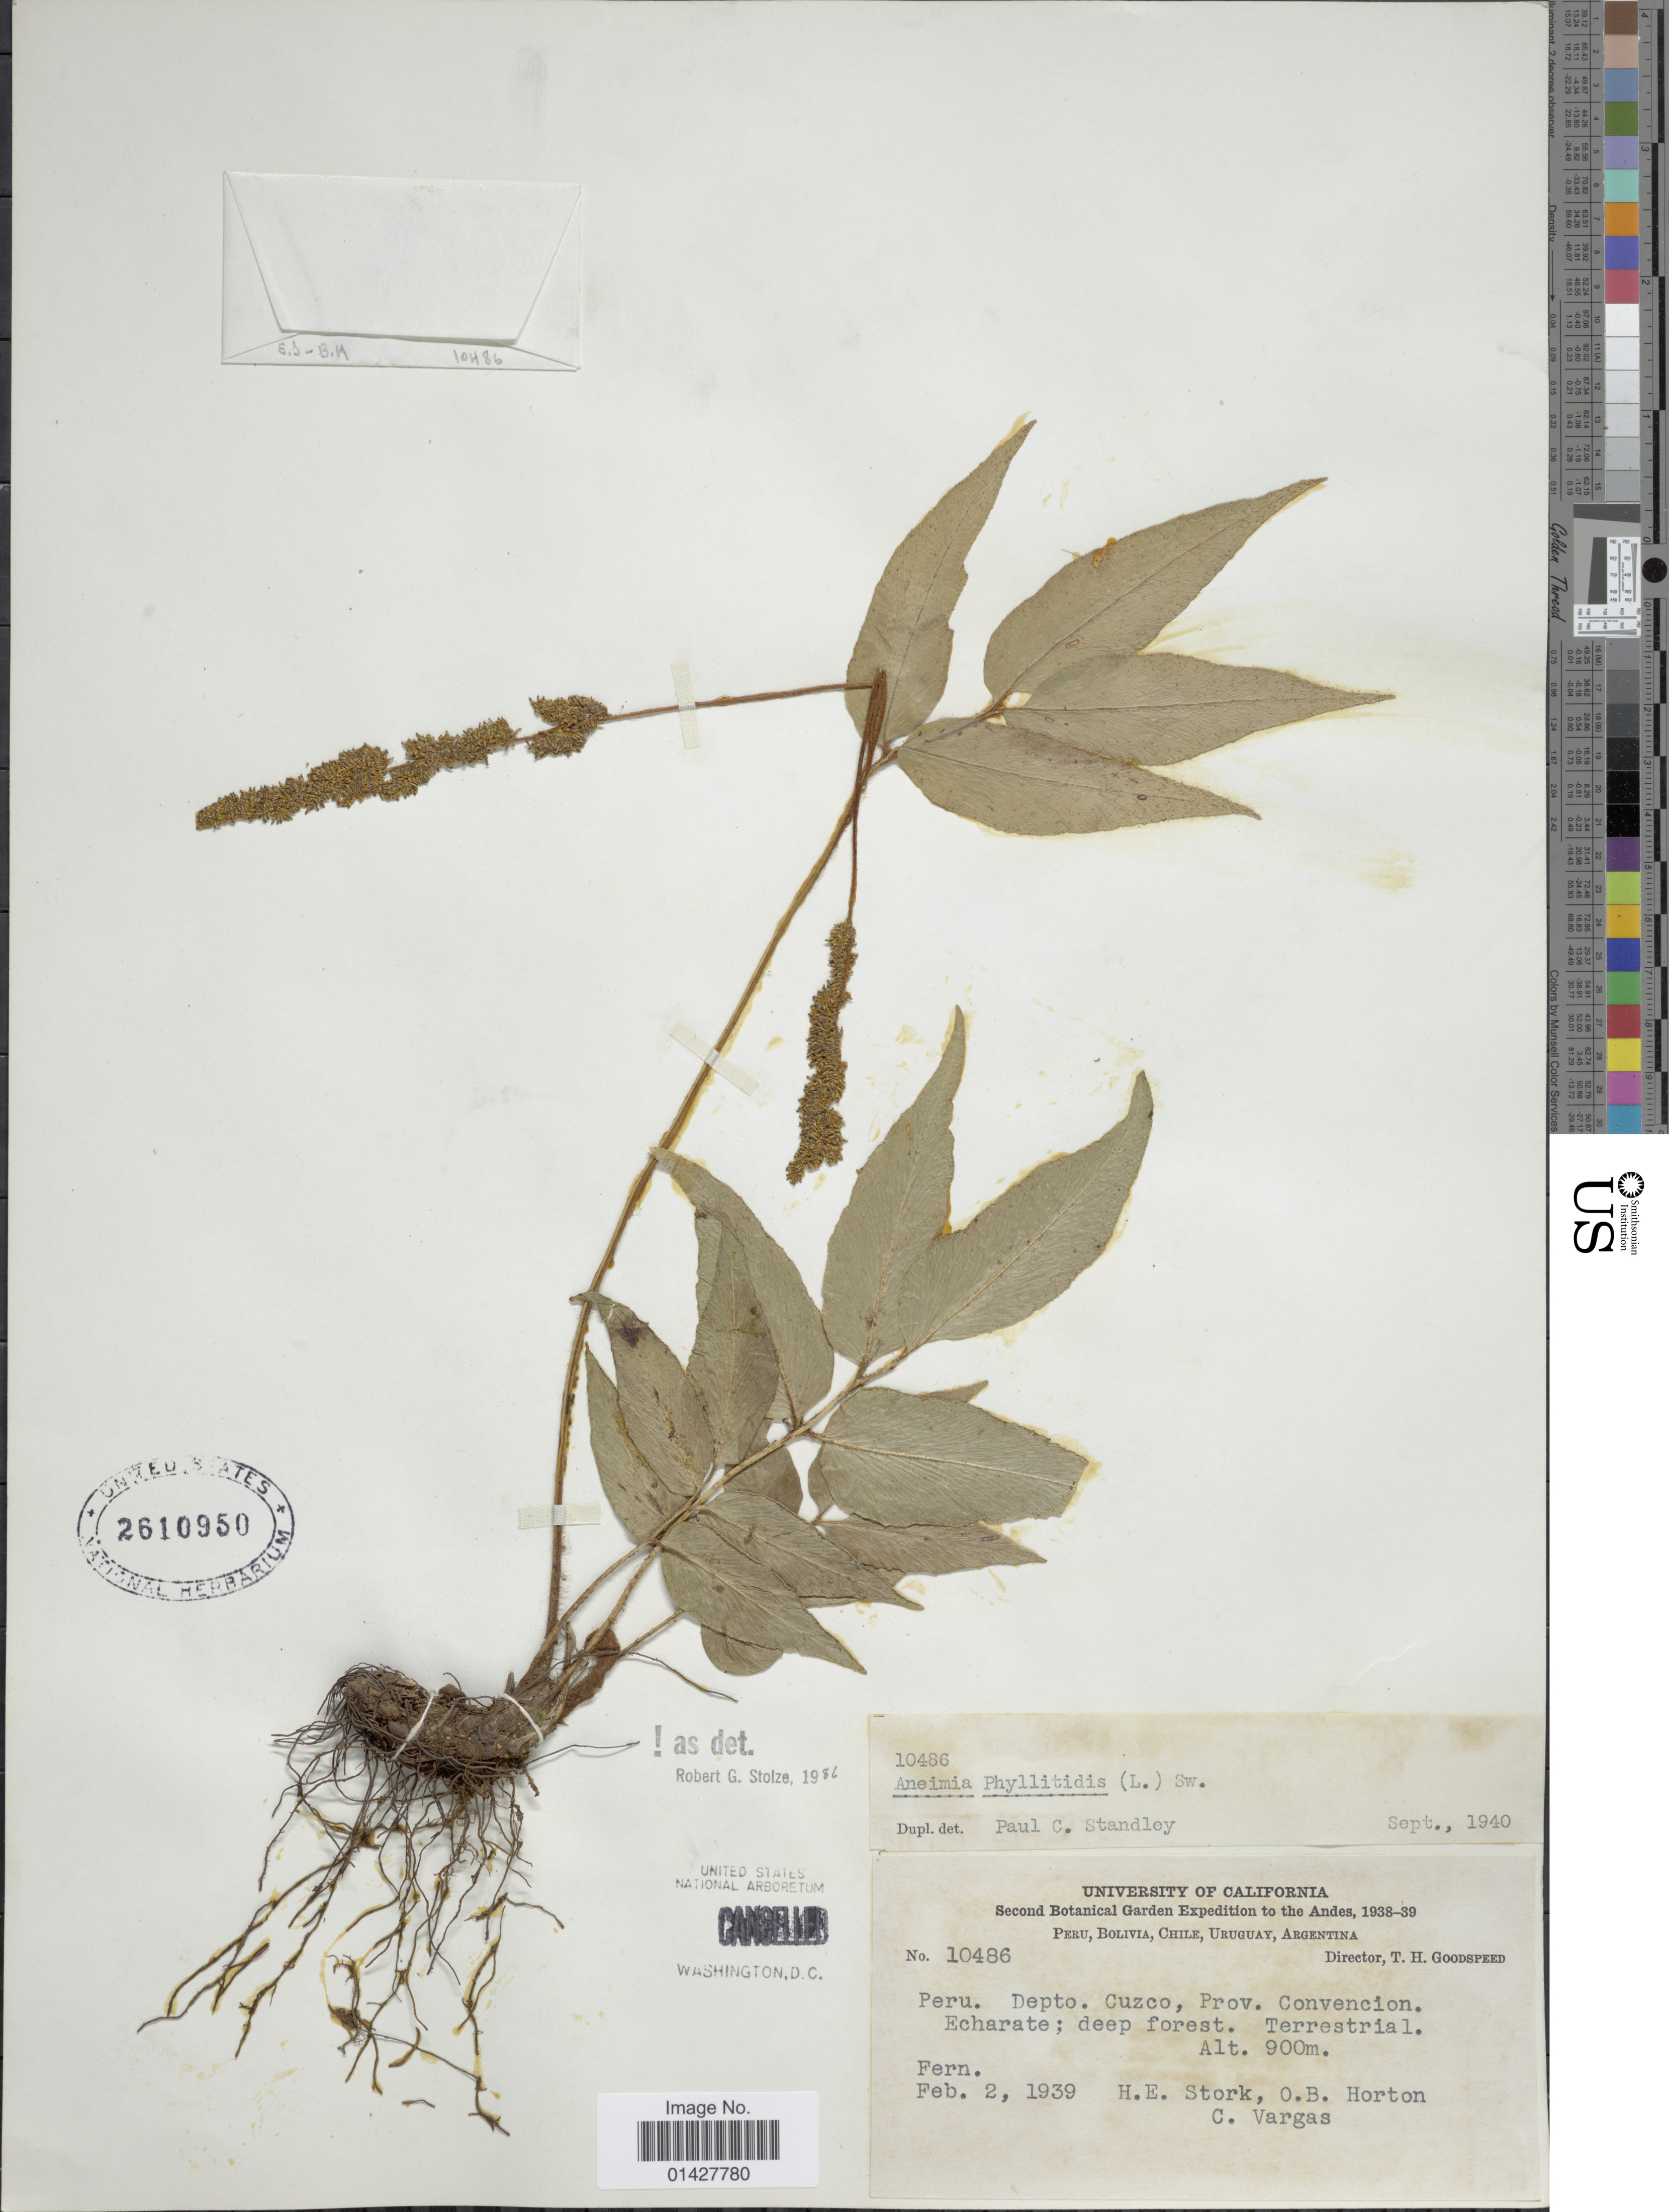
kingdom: Plantae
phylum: Tracheophyta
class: Polypodiopsida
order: Schizaeales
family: Anemiaceae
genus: Anemia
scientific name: Anemia phyllitidis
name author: (L.) Sw.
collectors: H. E. Stork, O. B. Horton & C. Vargas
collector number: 10486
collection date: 1939-02-02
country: Peru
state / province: Cusco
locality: Depto Cuzco, Prov. Convencion. Echarate; deep forest. Terrestrial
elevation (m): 900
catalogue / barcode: US 2610950